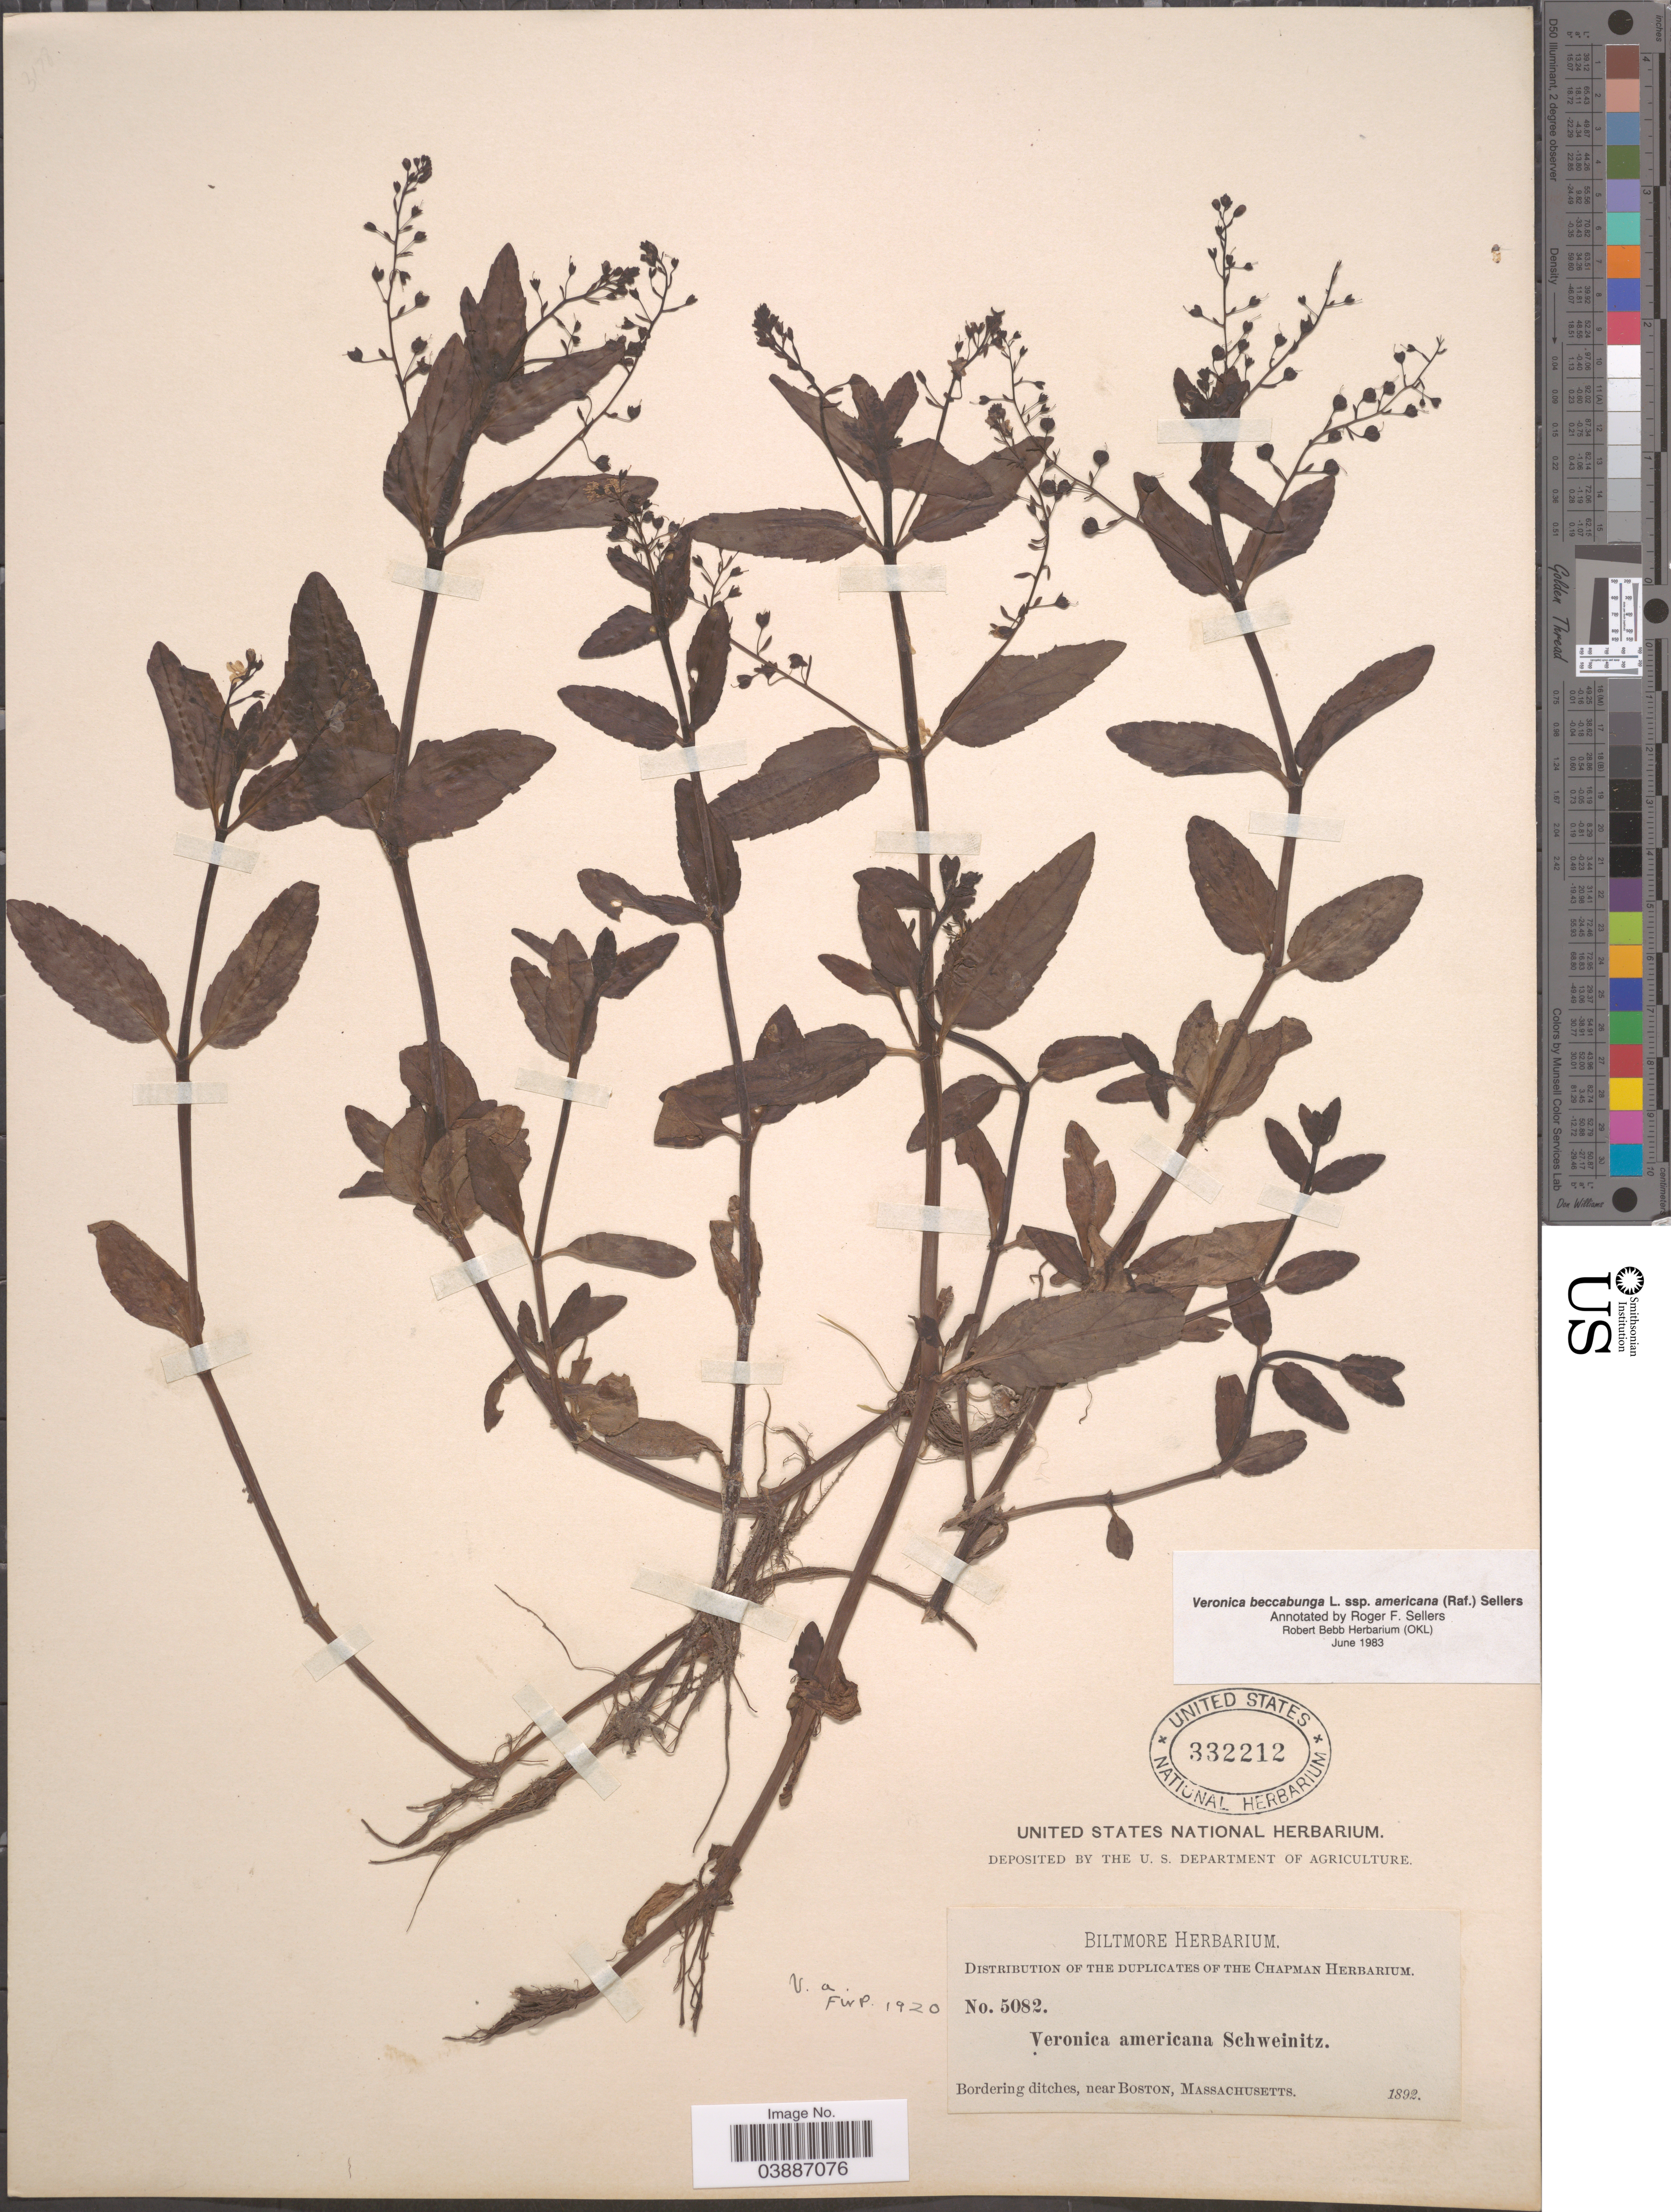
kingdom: Plantae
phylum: Tracheophyta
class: Magnoliopsida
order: Lamiales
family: Plantaginaceae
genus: Veronica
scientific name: Veronica beccabunga subsp. americana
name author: Raf.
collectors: ex herb. Biltmore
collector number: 5082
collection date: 1892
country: United States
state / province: Massachusetts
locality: Bordering ditches, near Boston.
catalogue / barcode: US 332212